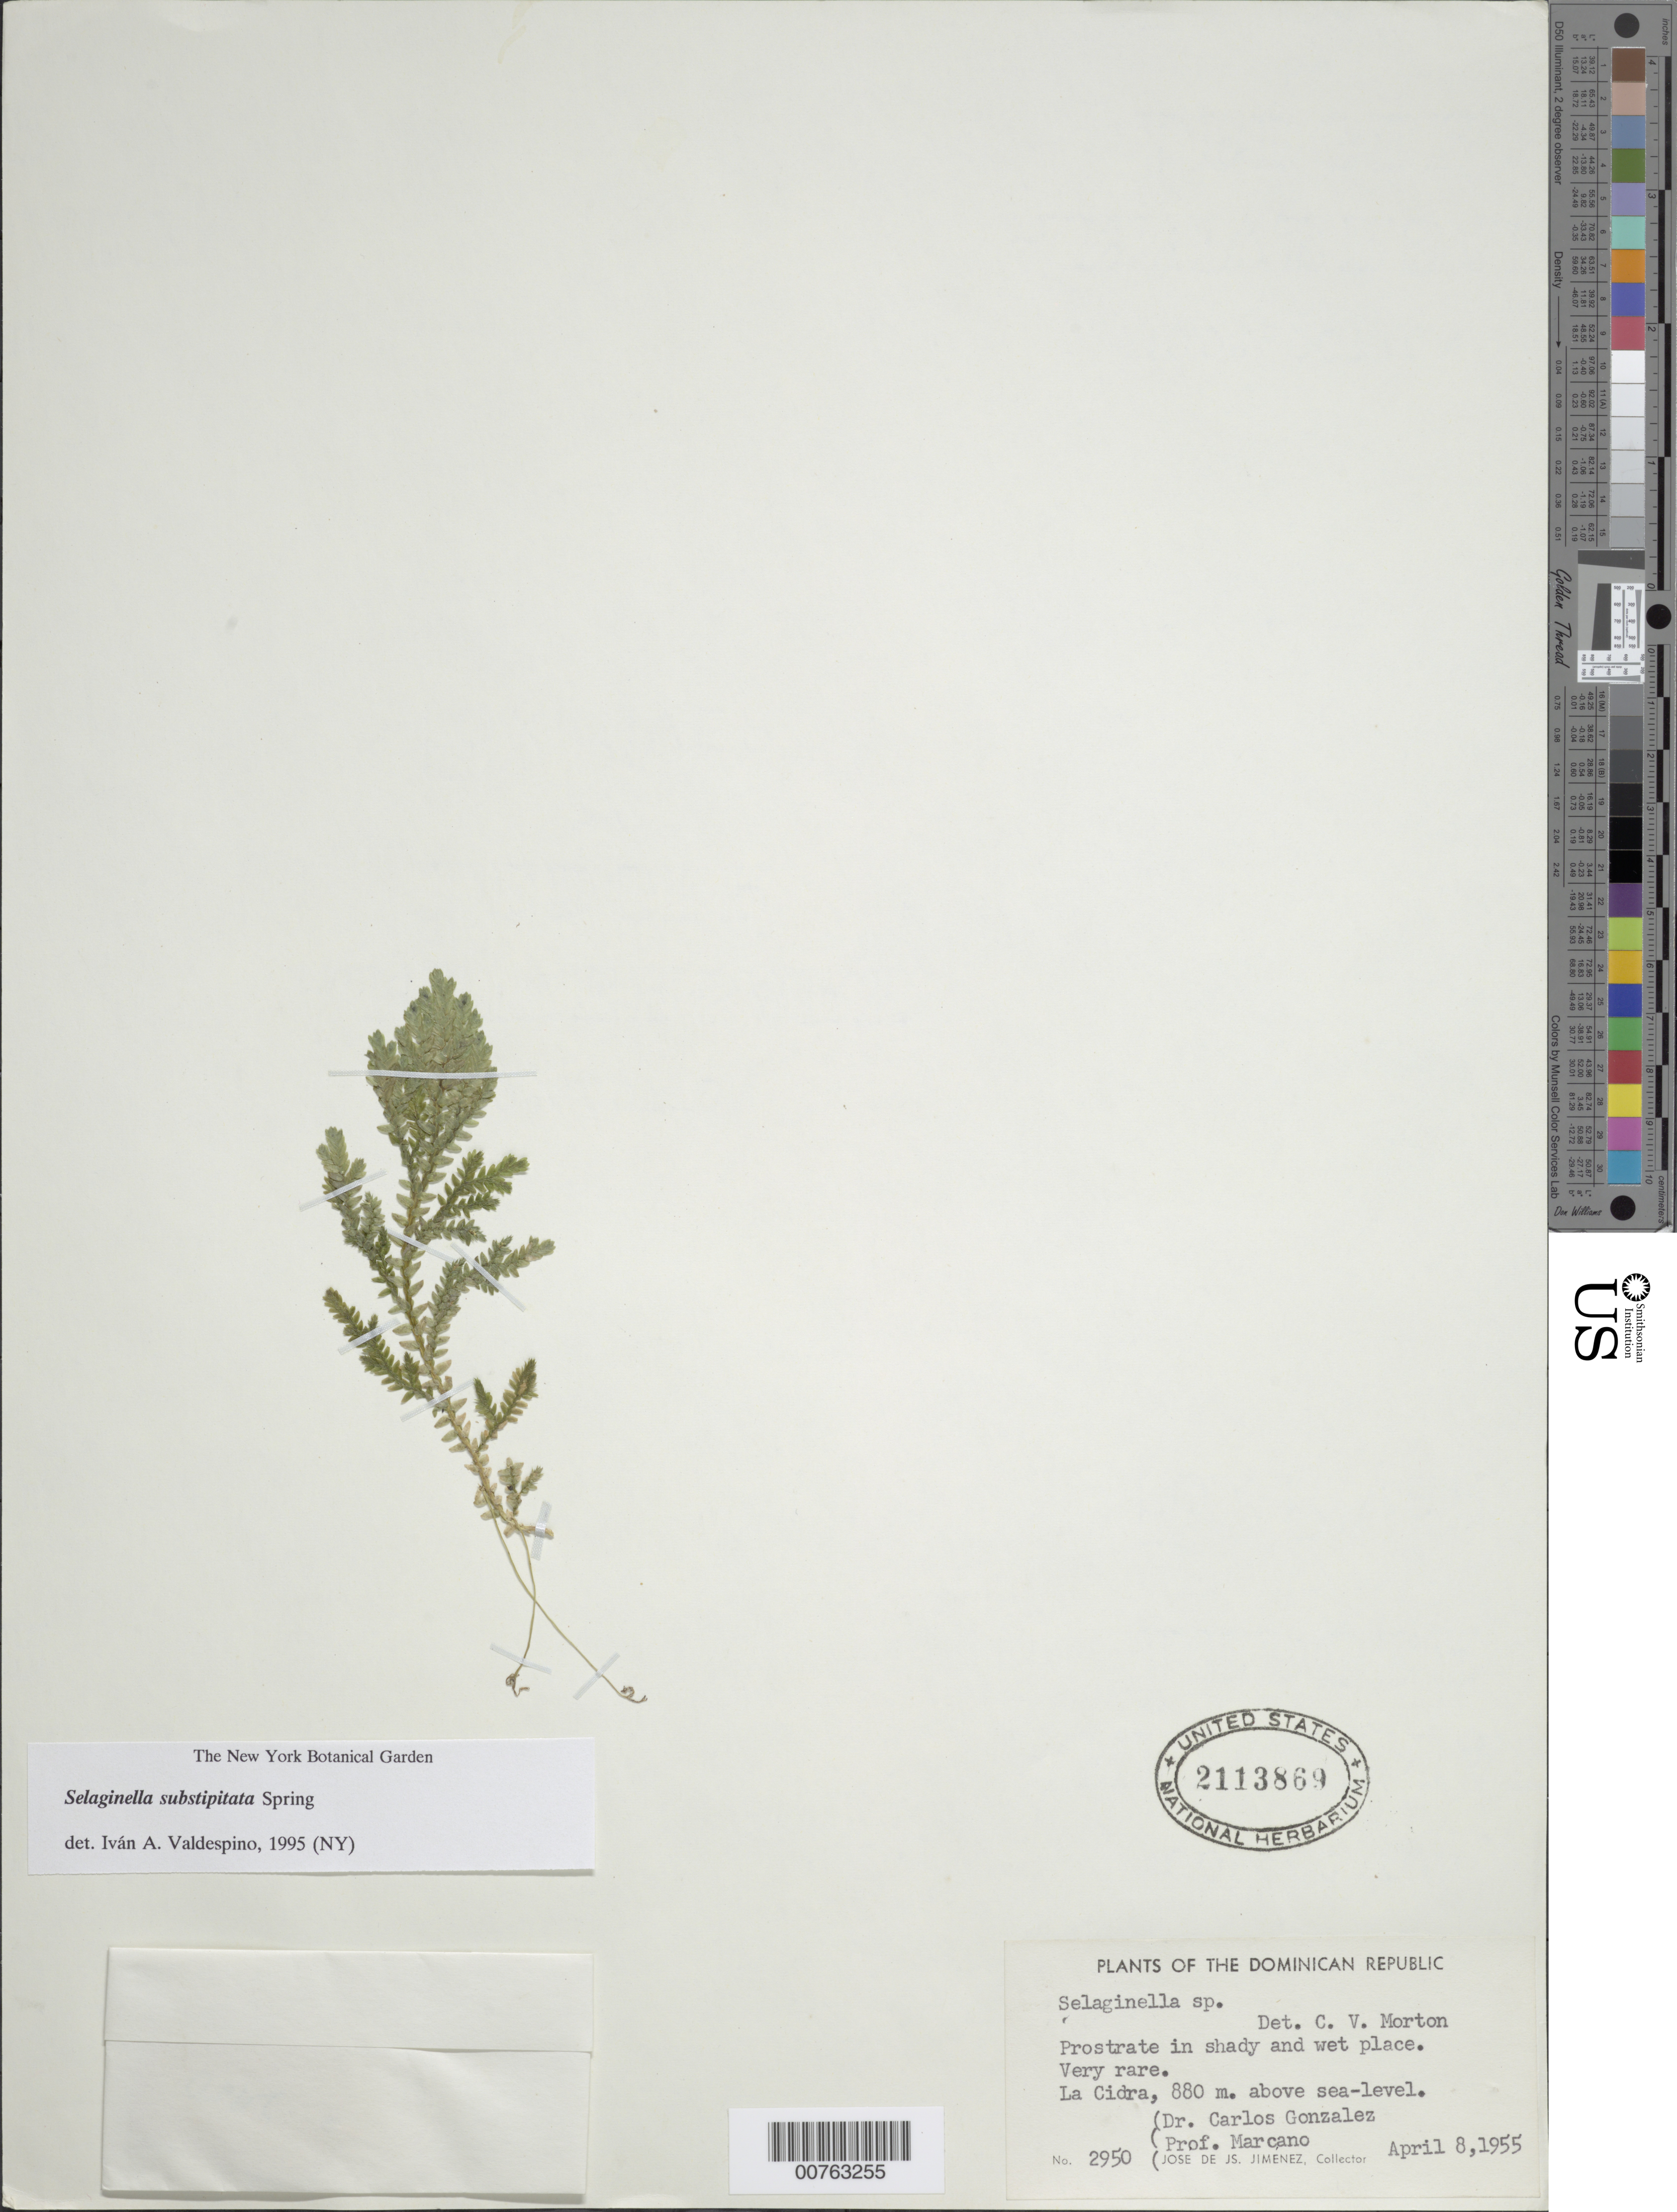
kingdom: Plantae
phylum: Tracheophyta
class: Lycopodiopsida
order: Selaginellales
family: Selaginellaceae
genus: Selaginella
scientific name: Selaginella substipitata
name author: Spring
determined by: Valdespino, I. A., (PMA), Universidad de Panama (PANAMA)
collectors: J. J. Jiménez, C. Gonzalez & -. Marcano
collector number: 2950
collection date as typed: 08 Apr 1955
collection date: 1955-04-08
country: Dominican Republic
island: Hispaniola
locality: La Cidra, above sea-level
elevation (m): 800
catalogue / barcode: US 2119869